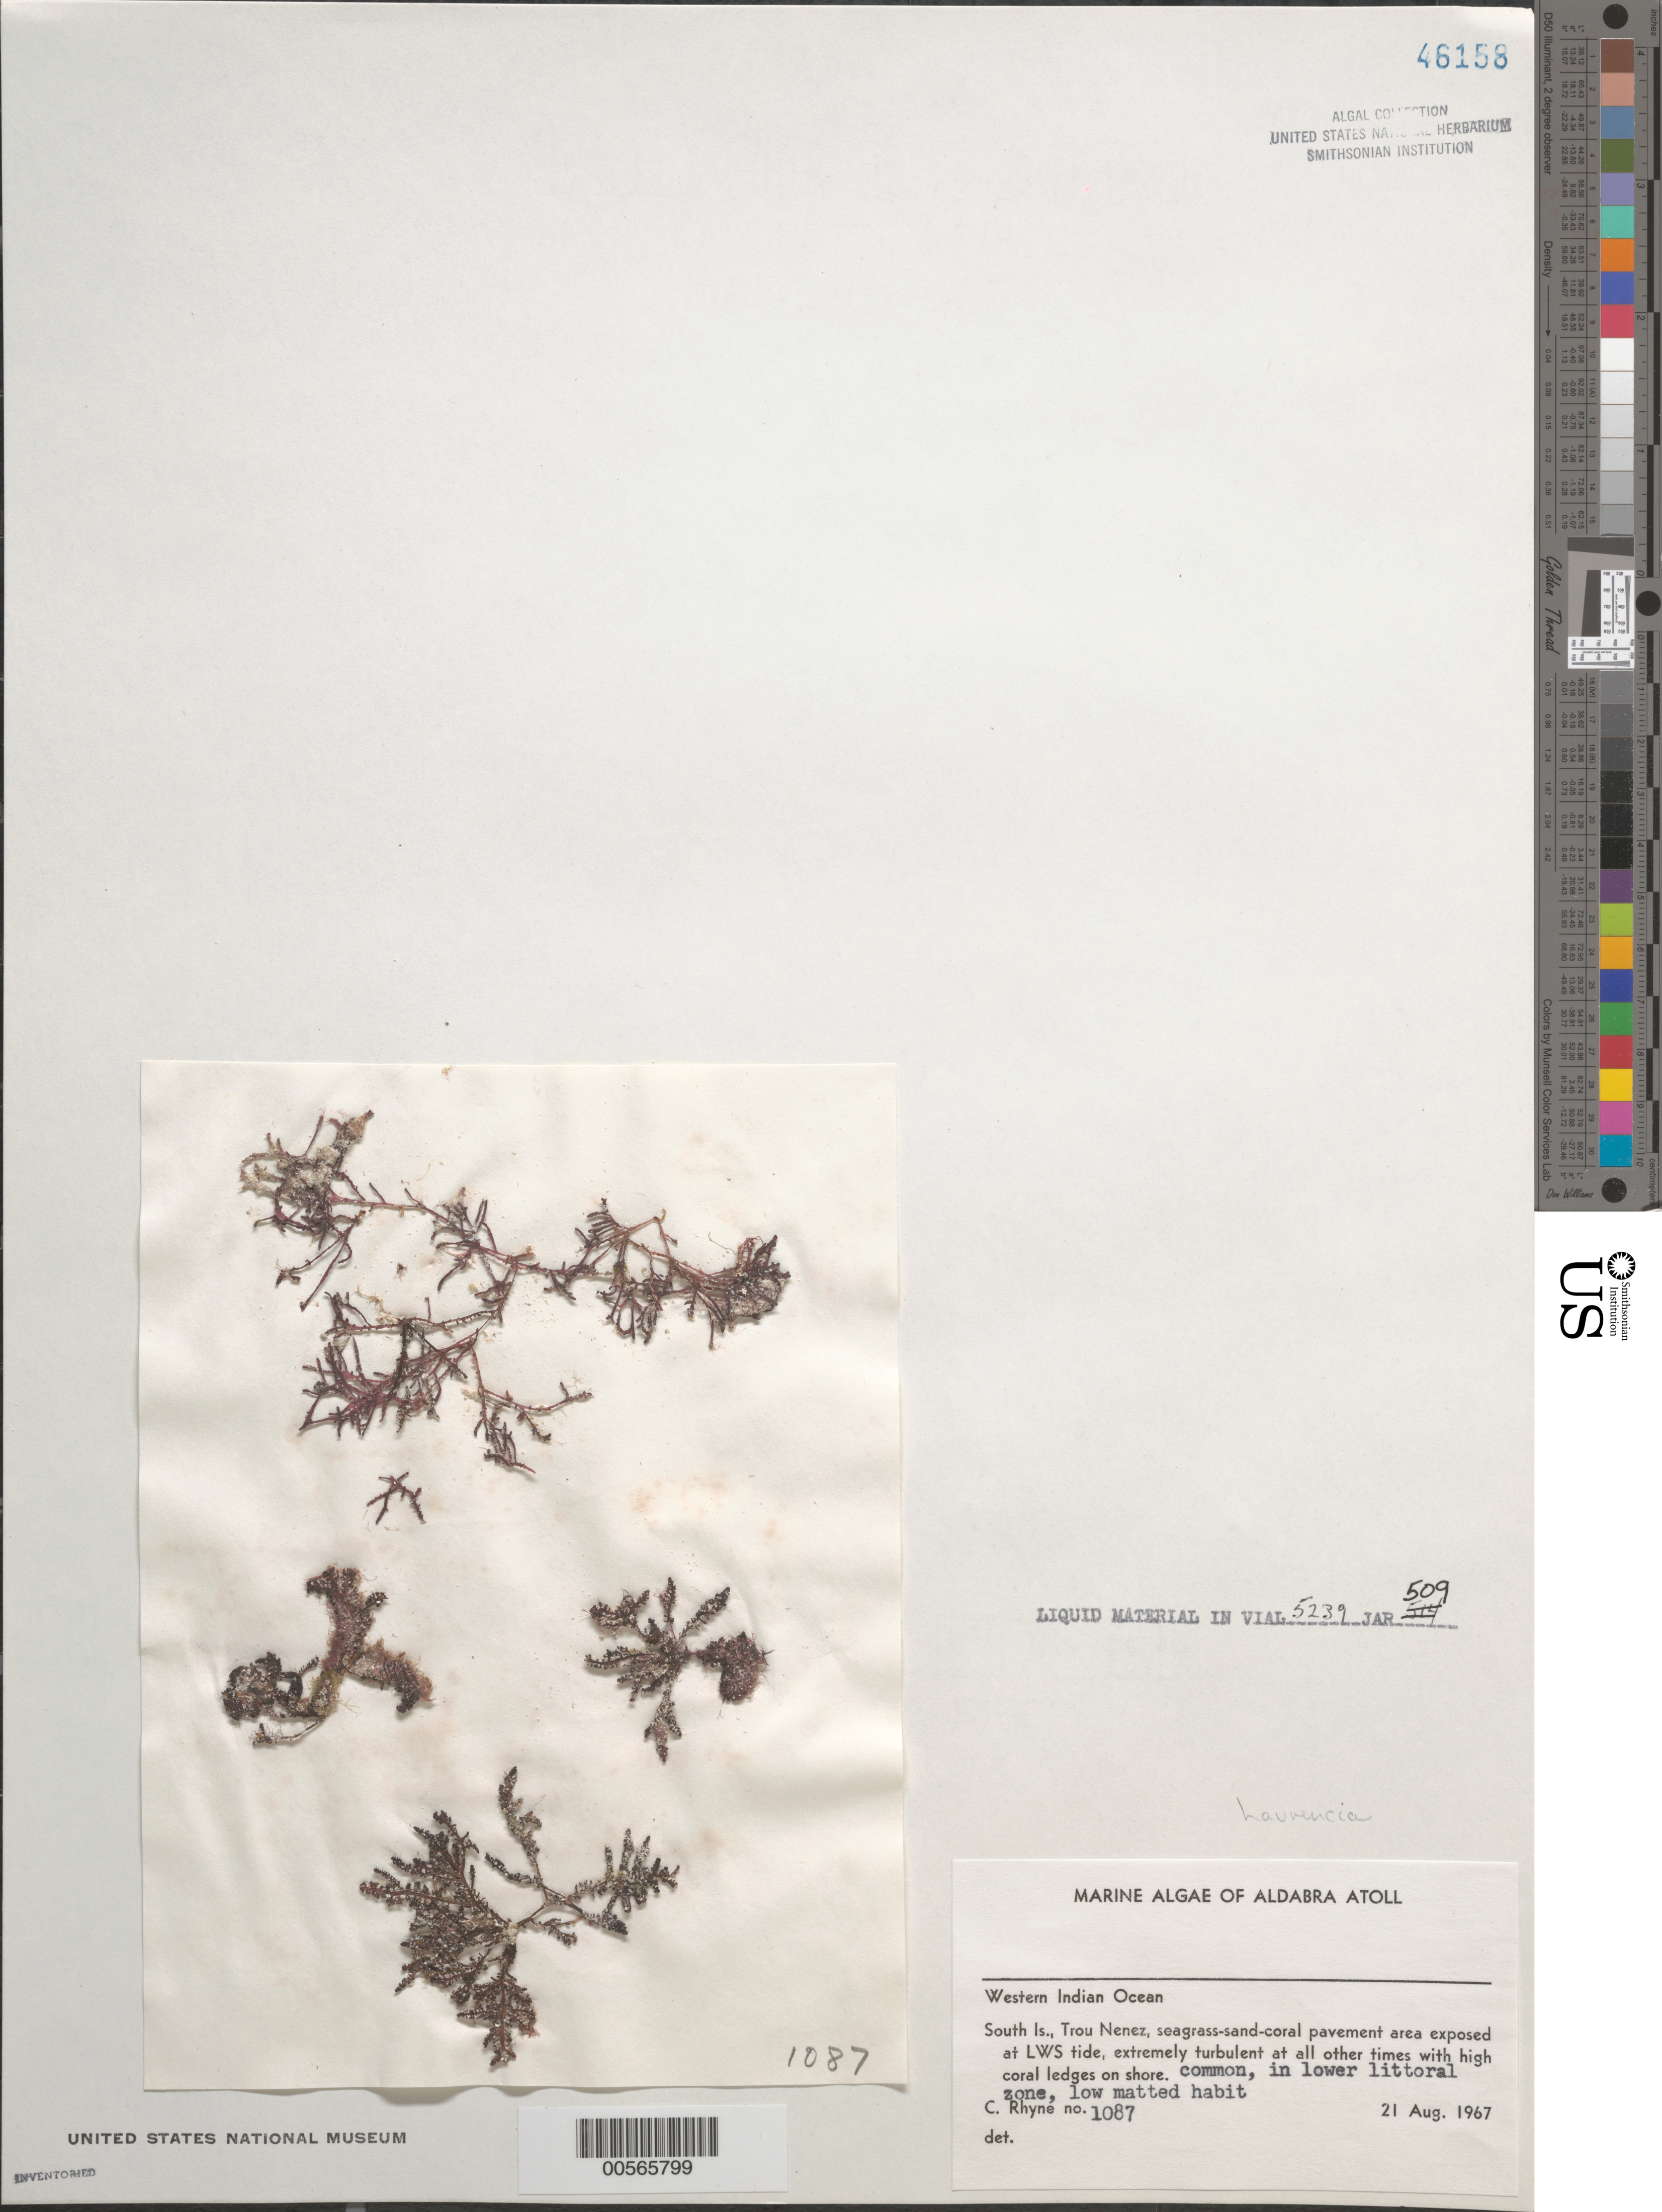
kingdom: Plantae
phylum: Rhodophyta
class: Florideophyceae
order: Ceramiales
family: Rhodomelaceae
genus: Laurencia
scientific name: Laurencia sp.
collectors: C. Rhyne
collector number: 1087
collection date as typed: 21 Aug 1967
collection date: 1967-08-21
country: Seychelles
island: Aldabra Atoll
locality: Trou Nenez, South Islet.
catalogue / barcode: US 46158